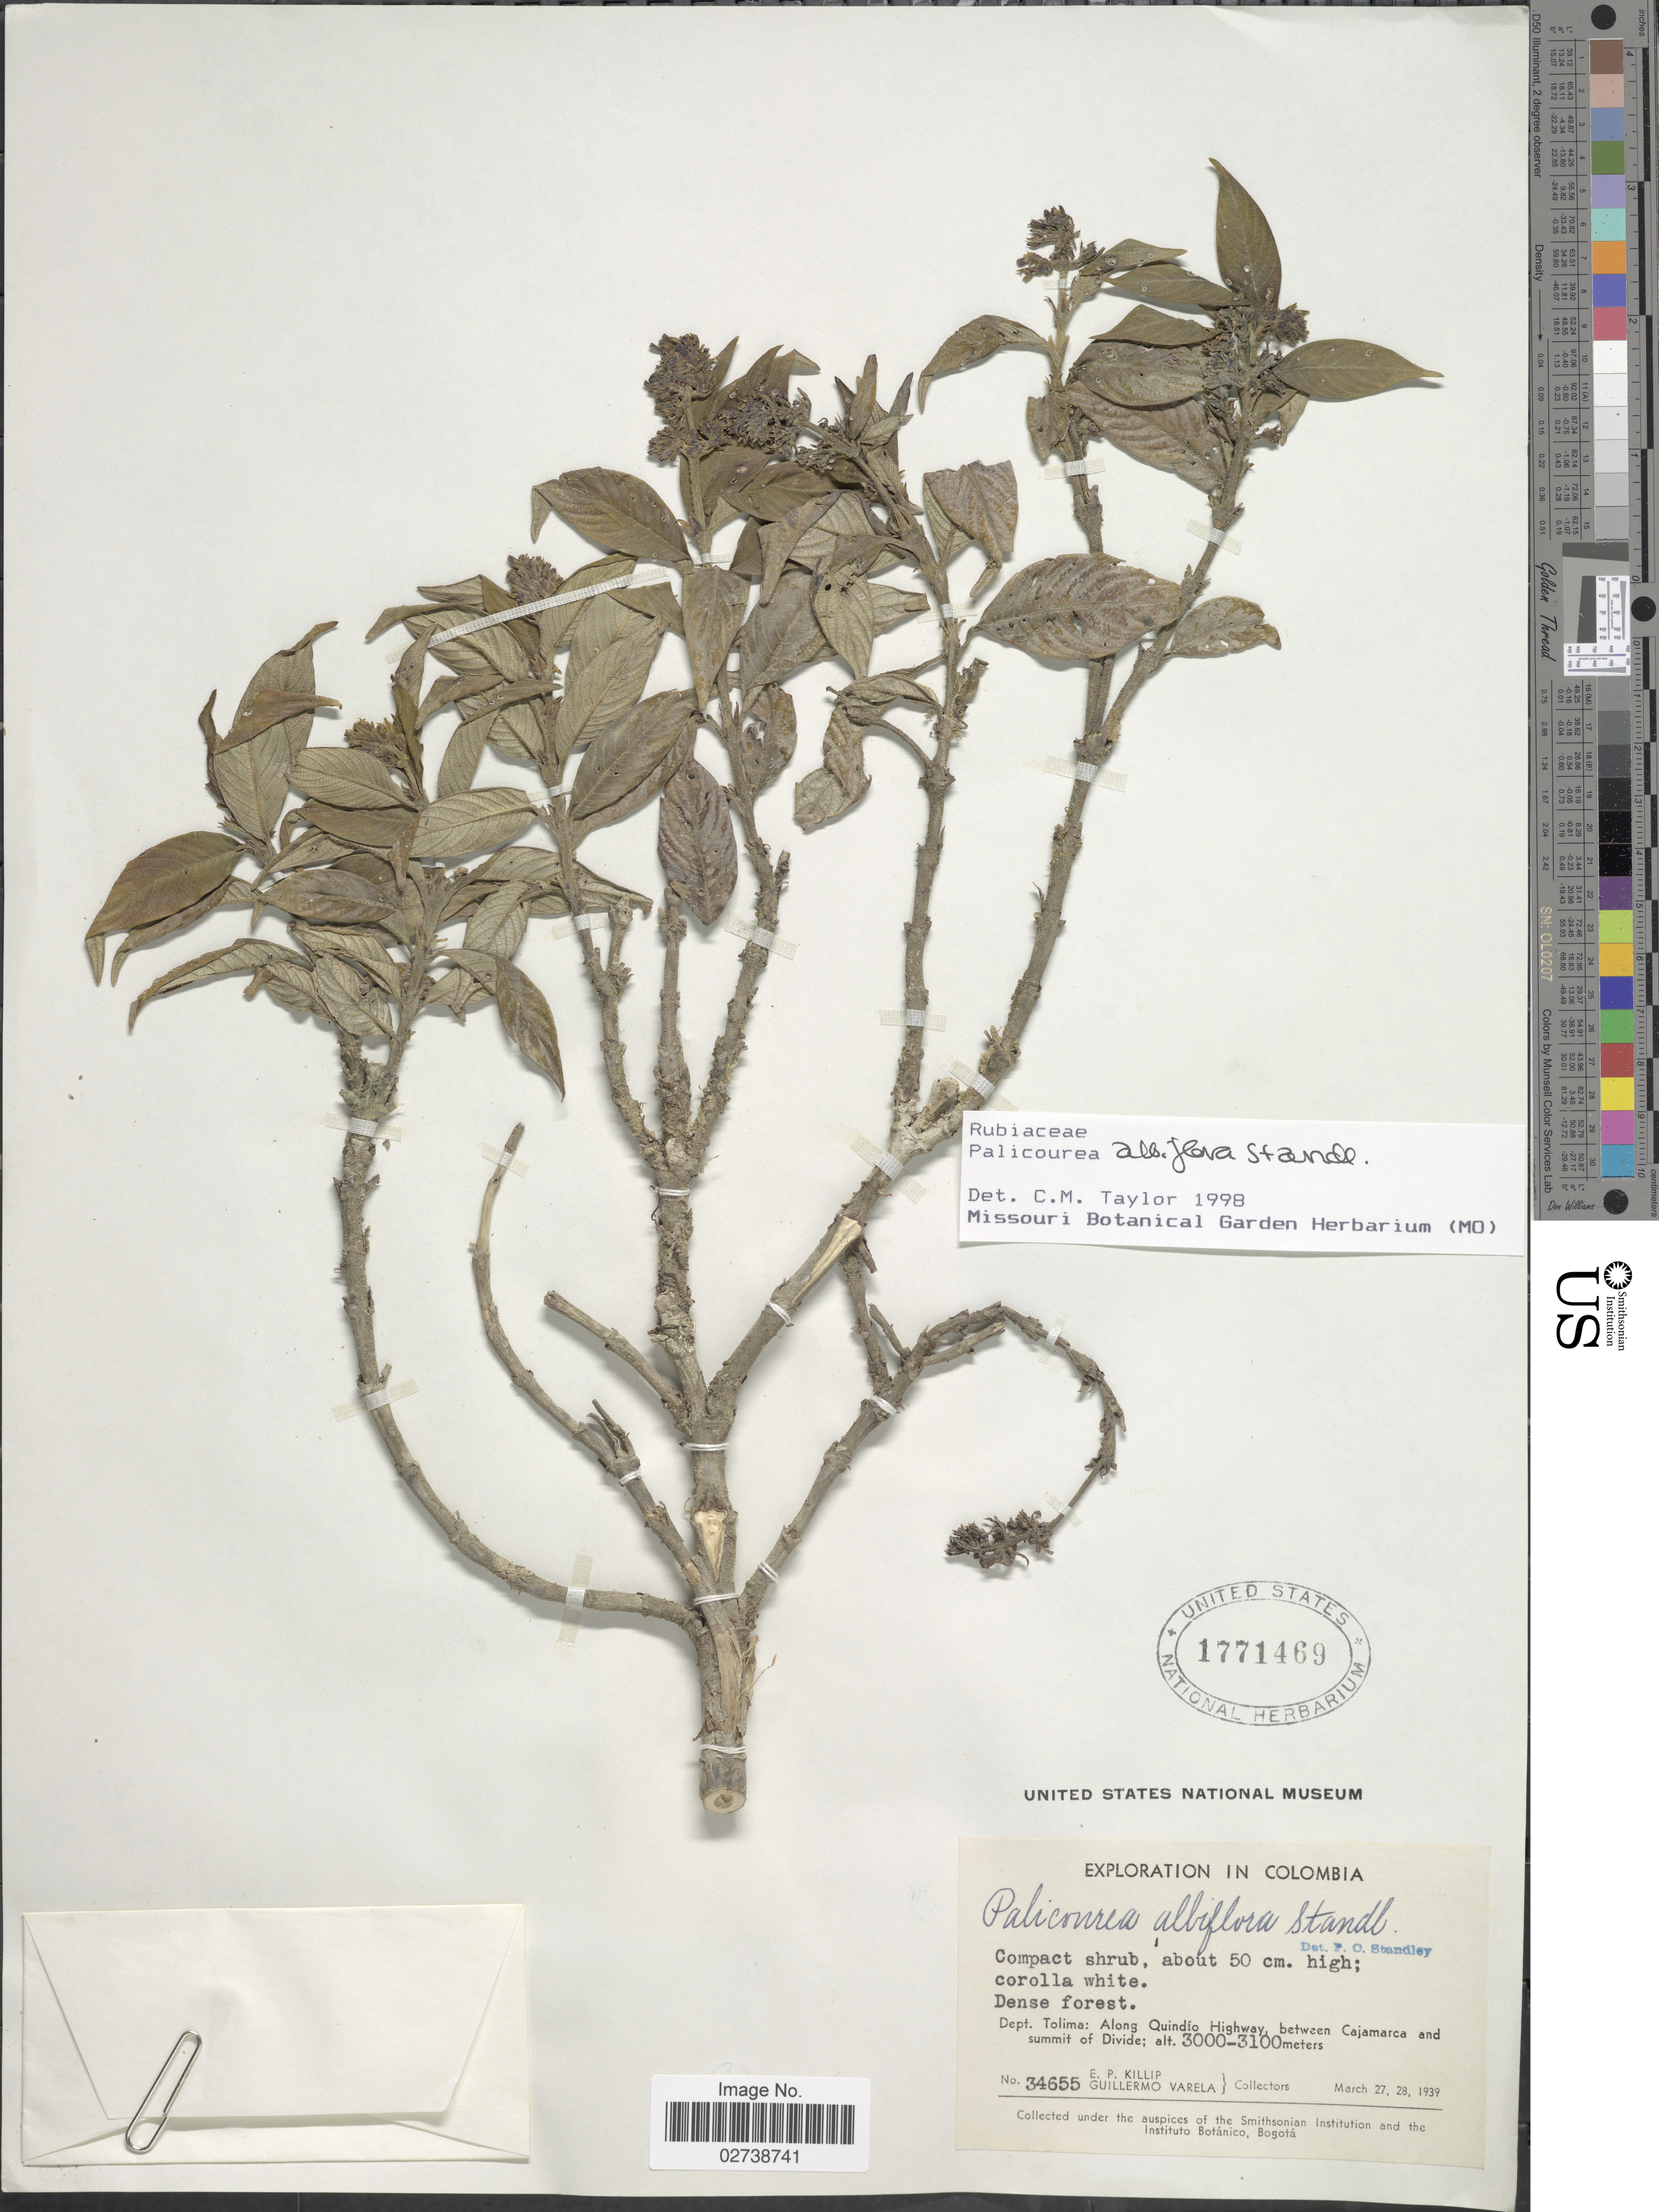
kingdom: Plantae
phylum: Tracheophyta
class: Magnoliopsida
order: Gentianales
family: Rubiaceae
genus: Palicourea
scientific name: Palicourea albiflora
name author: Standl.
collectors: E. P. Killip & G. Varela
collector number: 34655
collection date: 1939-03-27/1939-03-28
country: Colombia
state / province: Tolima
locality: Dense Forest, Dept. Tolima: Along Quindío Highway, between Cajamarca and summit of Divide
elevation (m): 3000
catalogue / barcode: US 1771469